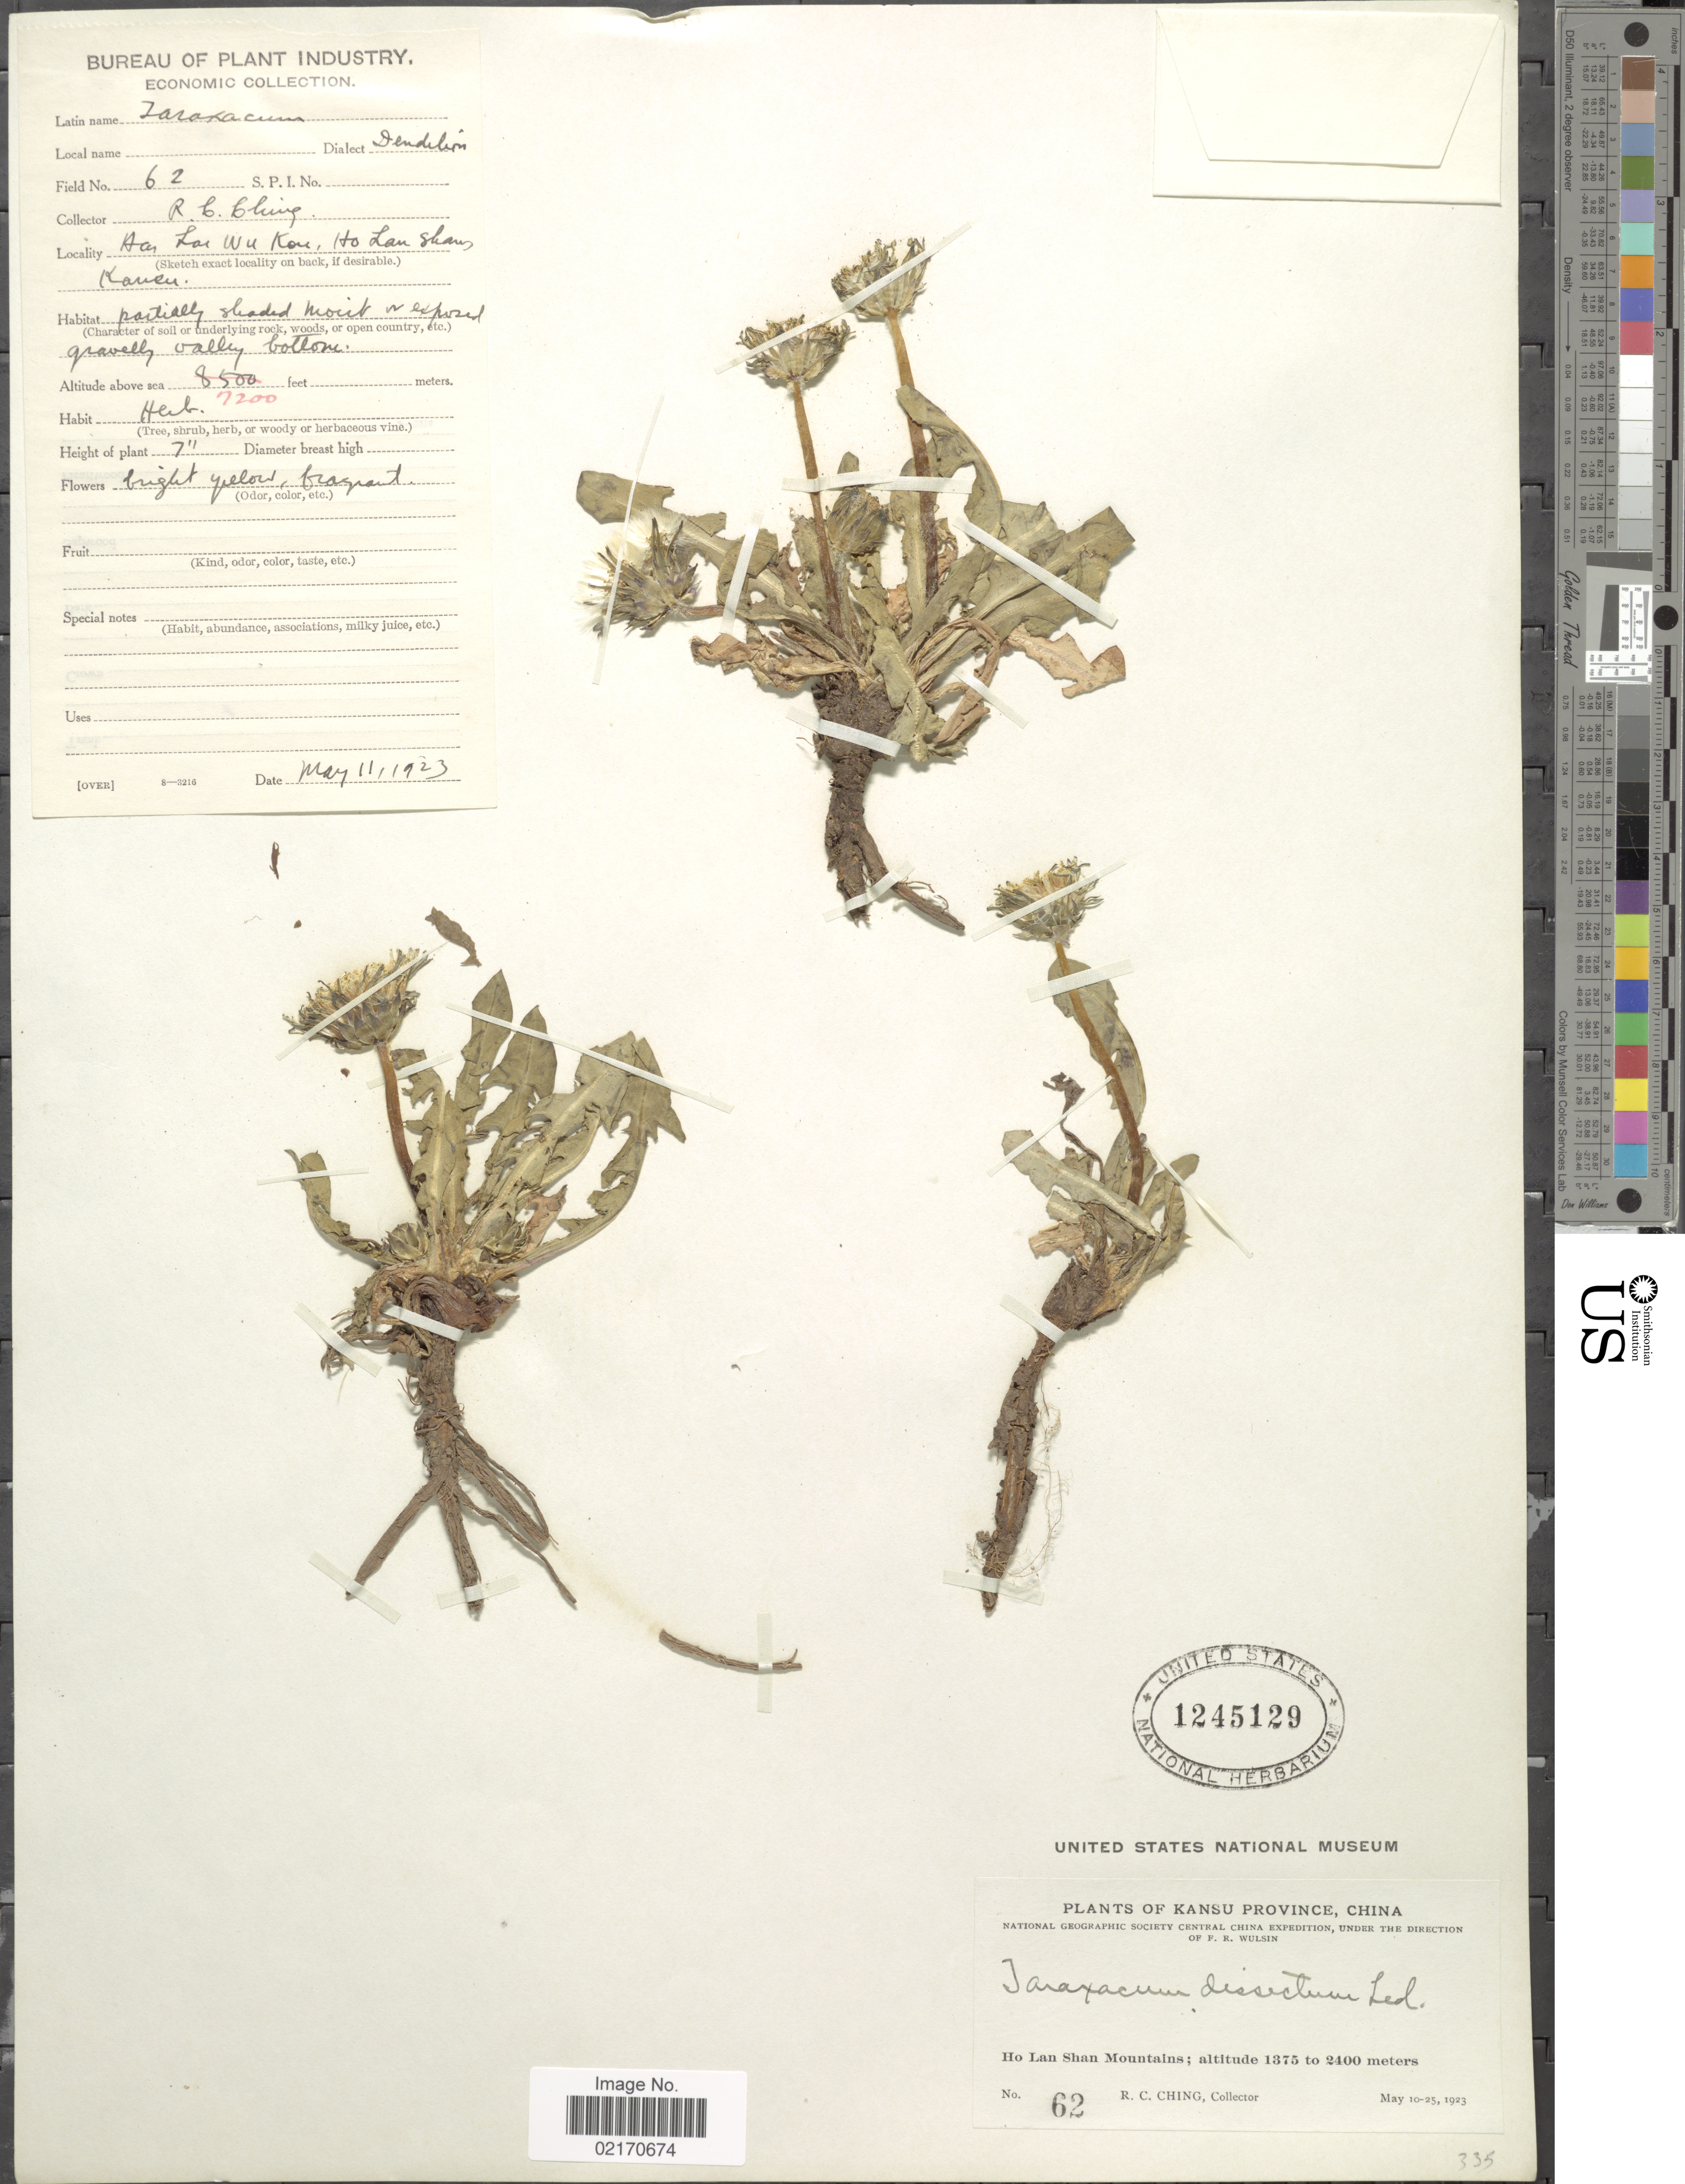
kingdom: Plantae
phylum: Tracheophyta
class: Magnoliopsida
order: Asterales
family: Asteraceae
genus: Taraxacum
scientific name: Taraxacum dissectum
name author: (Ledeb.) Ledeb.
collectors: R. C. Ching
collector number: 62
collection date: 1923-05-10/1923-05-25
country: China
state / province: Gansu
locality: Kansu, Ho Lan Shan Mountains.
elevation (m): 1375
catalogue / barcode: US 1245129